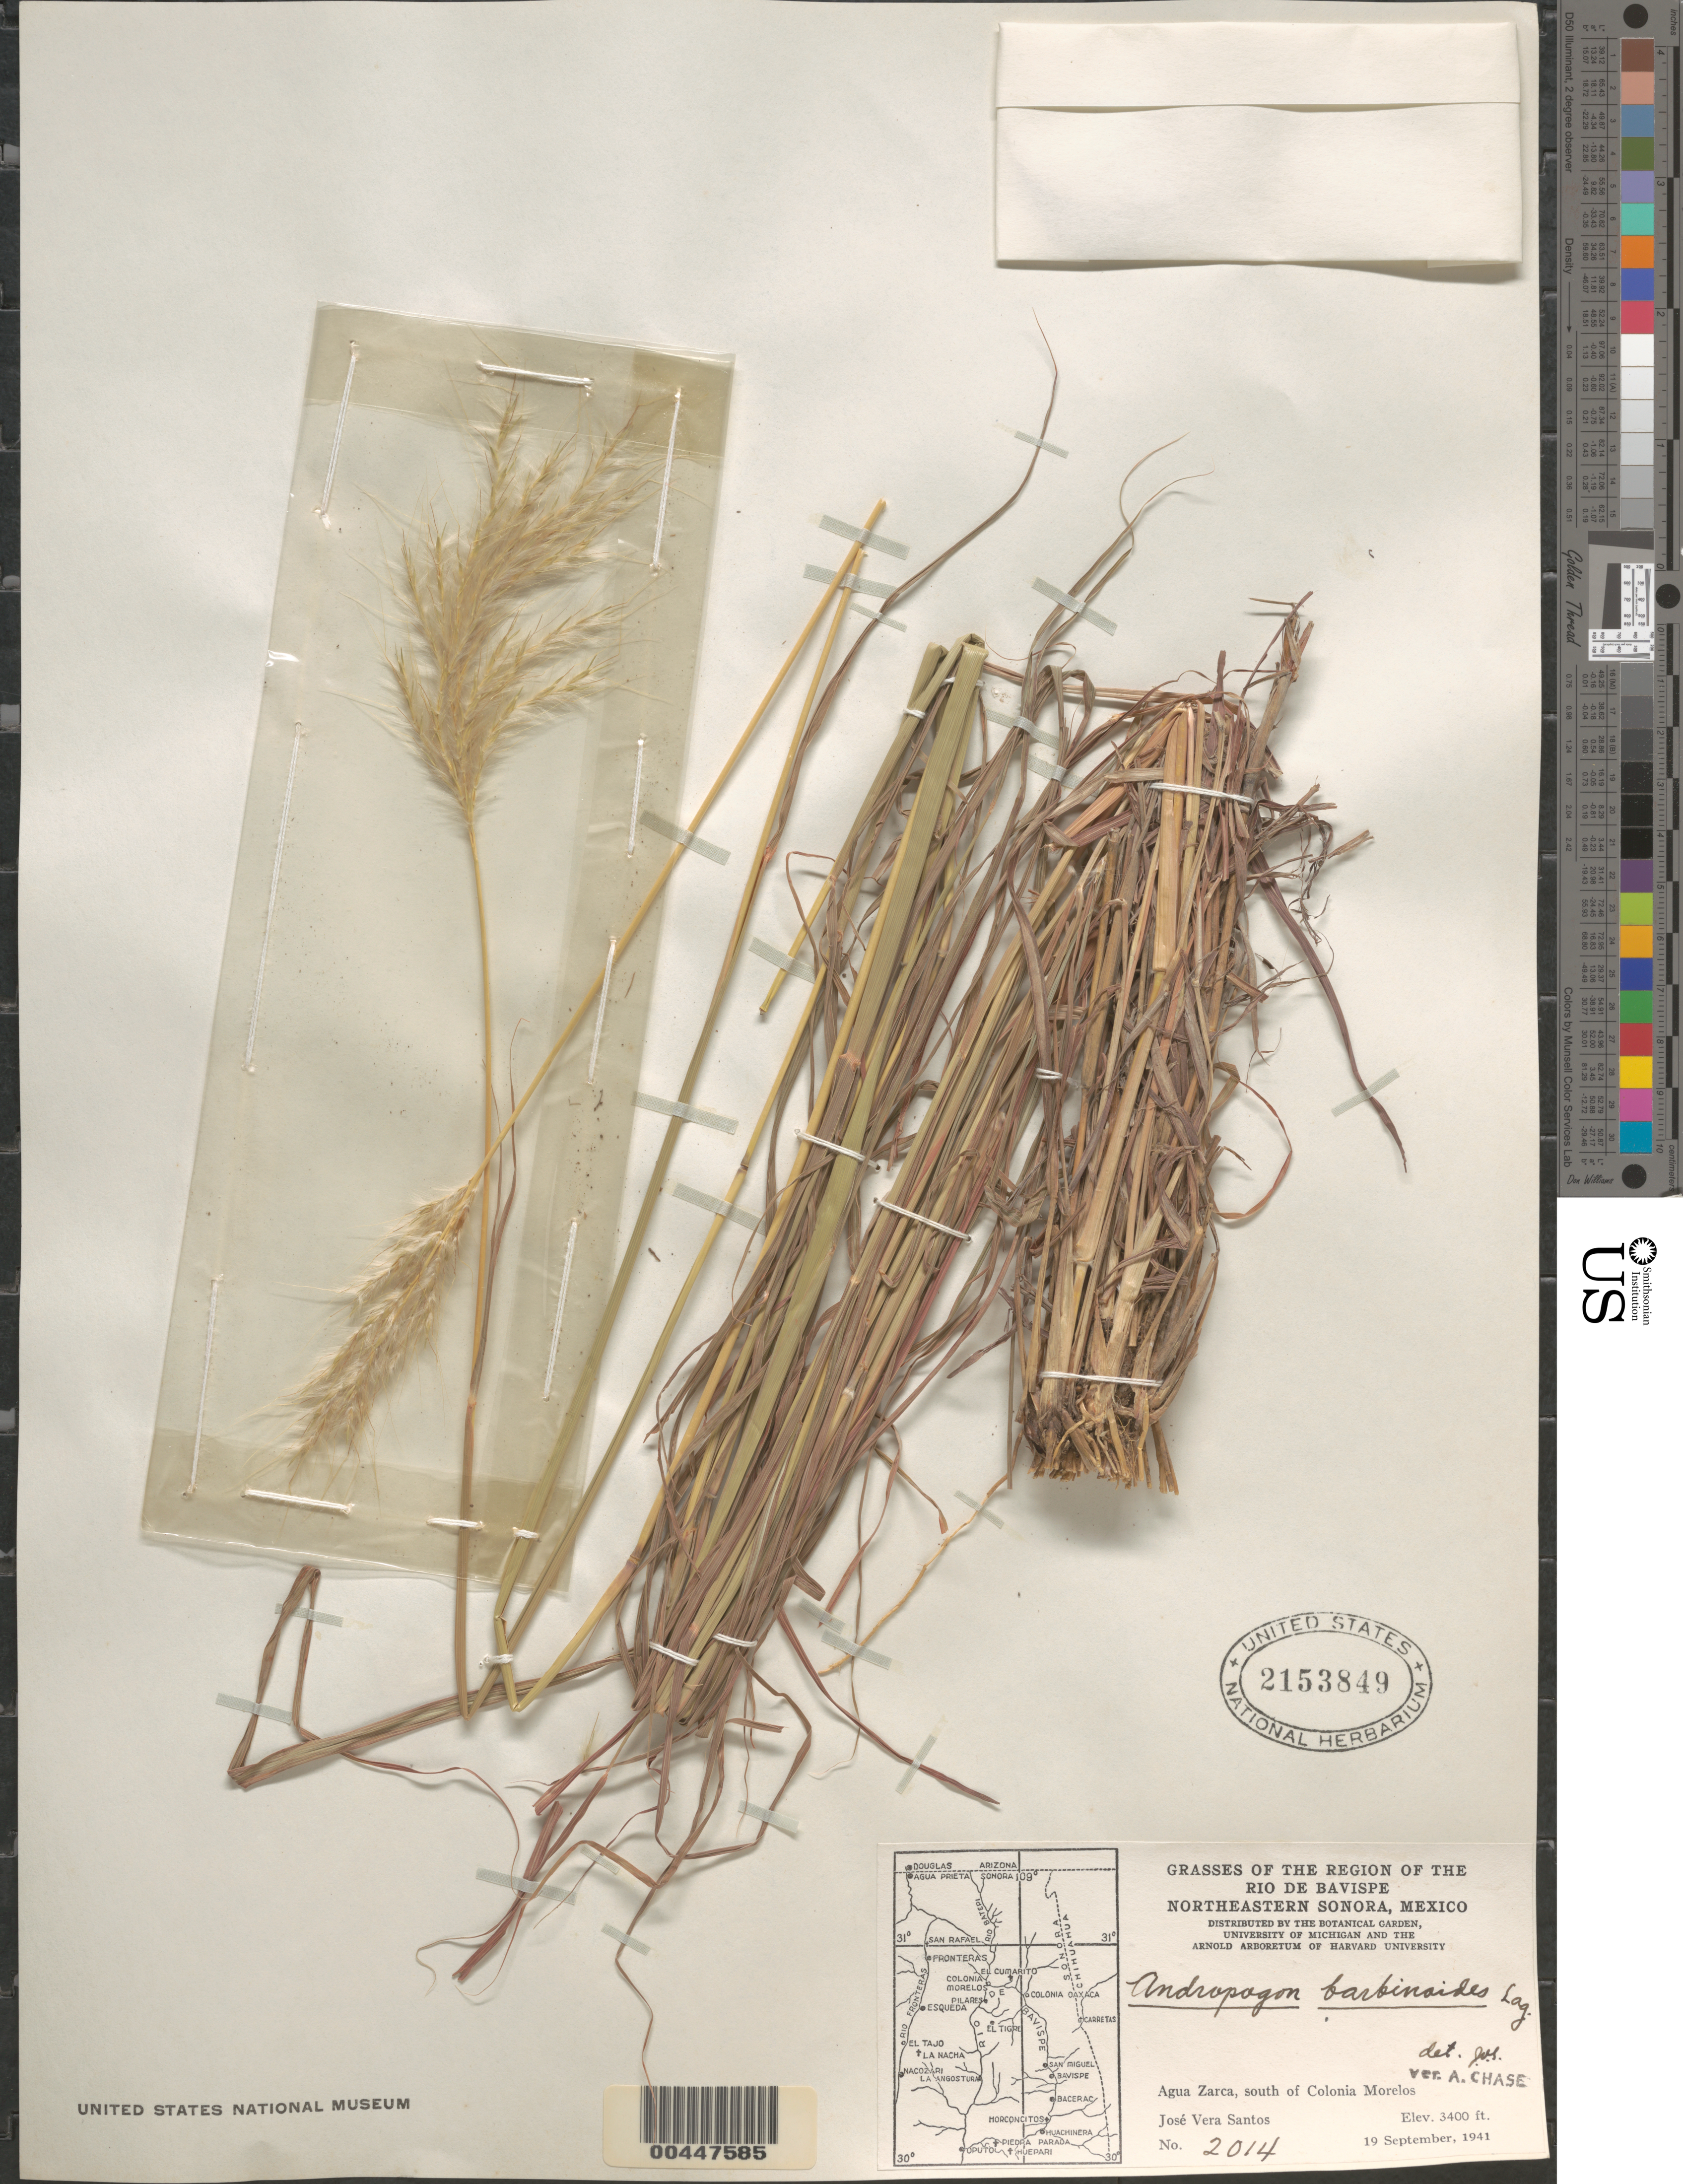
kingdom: Plantae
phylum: Tracheophyta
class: Liliopsida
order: Poales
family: Poaceae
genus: Andropogon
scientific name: Andropogon barbinodis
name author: Lag.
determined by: Santos, J. V.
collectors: J. V. Santos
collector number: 2014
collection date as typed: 19 Sep 1941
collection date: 1941-09-19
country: Mexico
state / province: Sinaloa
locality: NE Sonora, region of the Rio de Bavispe, Agua Zarca, S of Colonia Morelos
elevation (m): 1036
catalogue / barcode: US 2153849